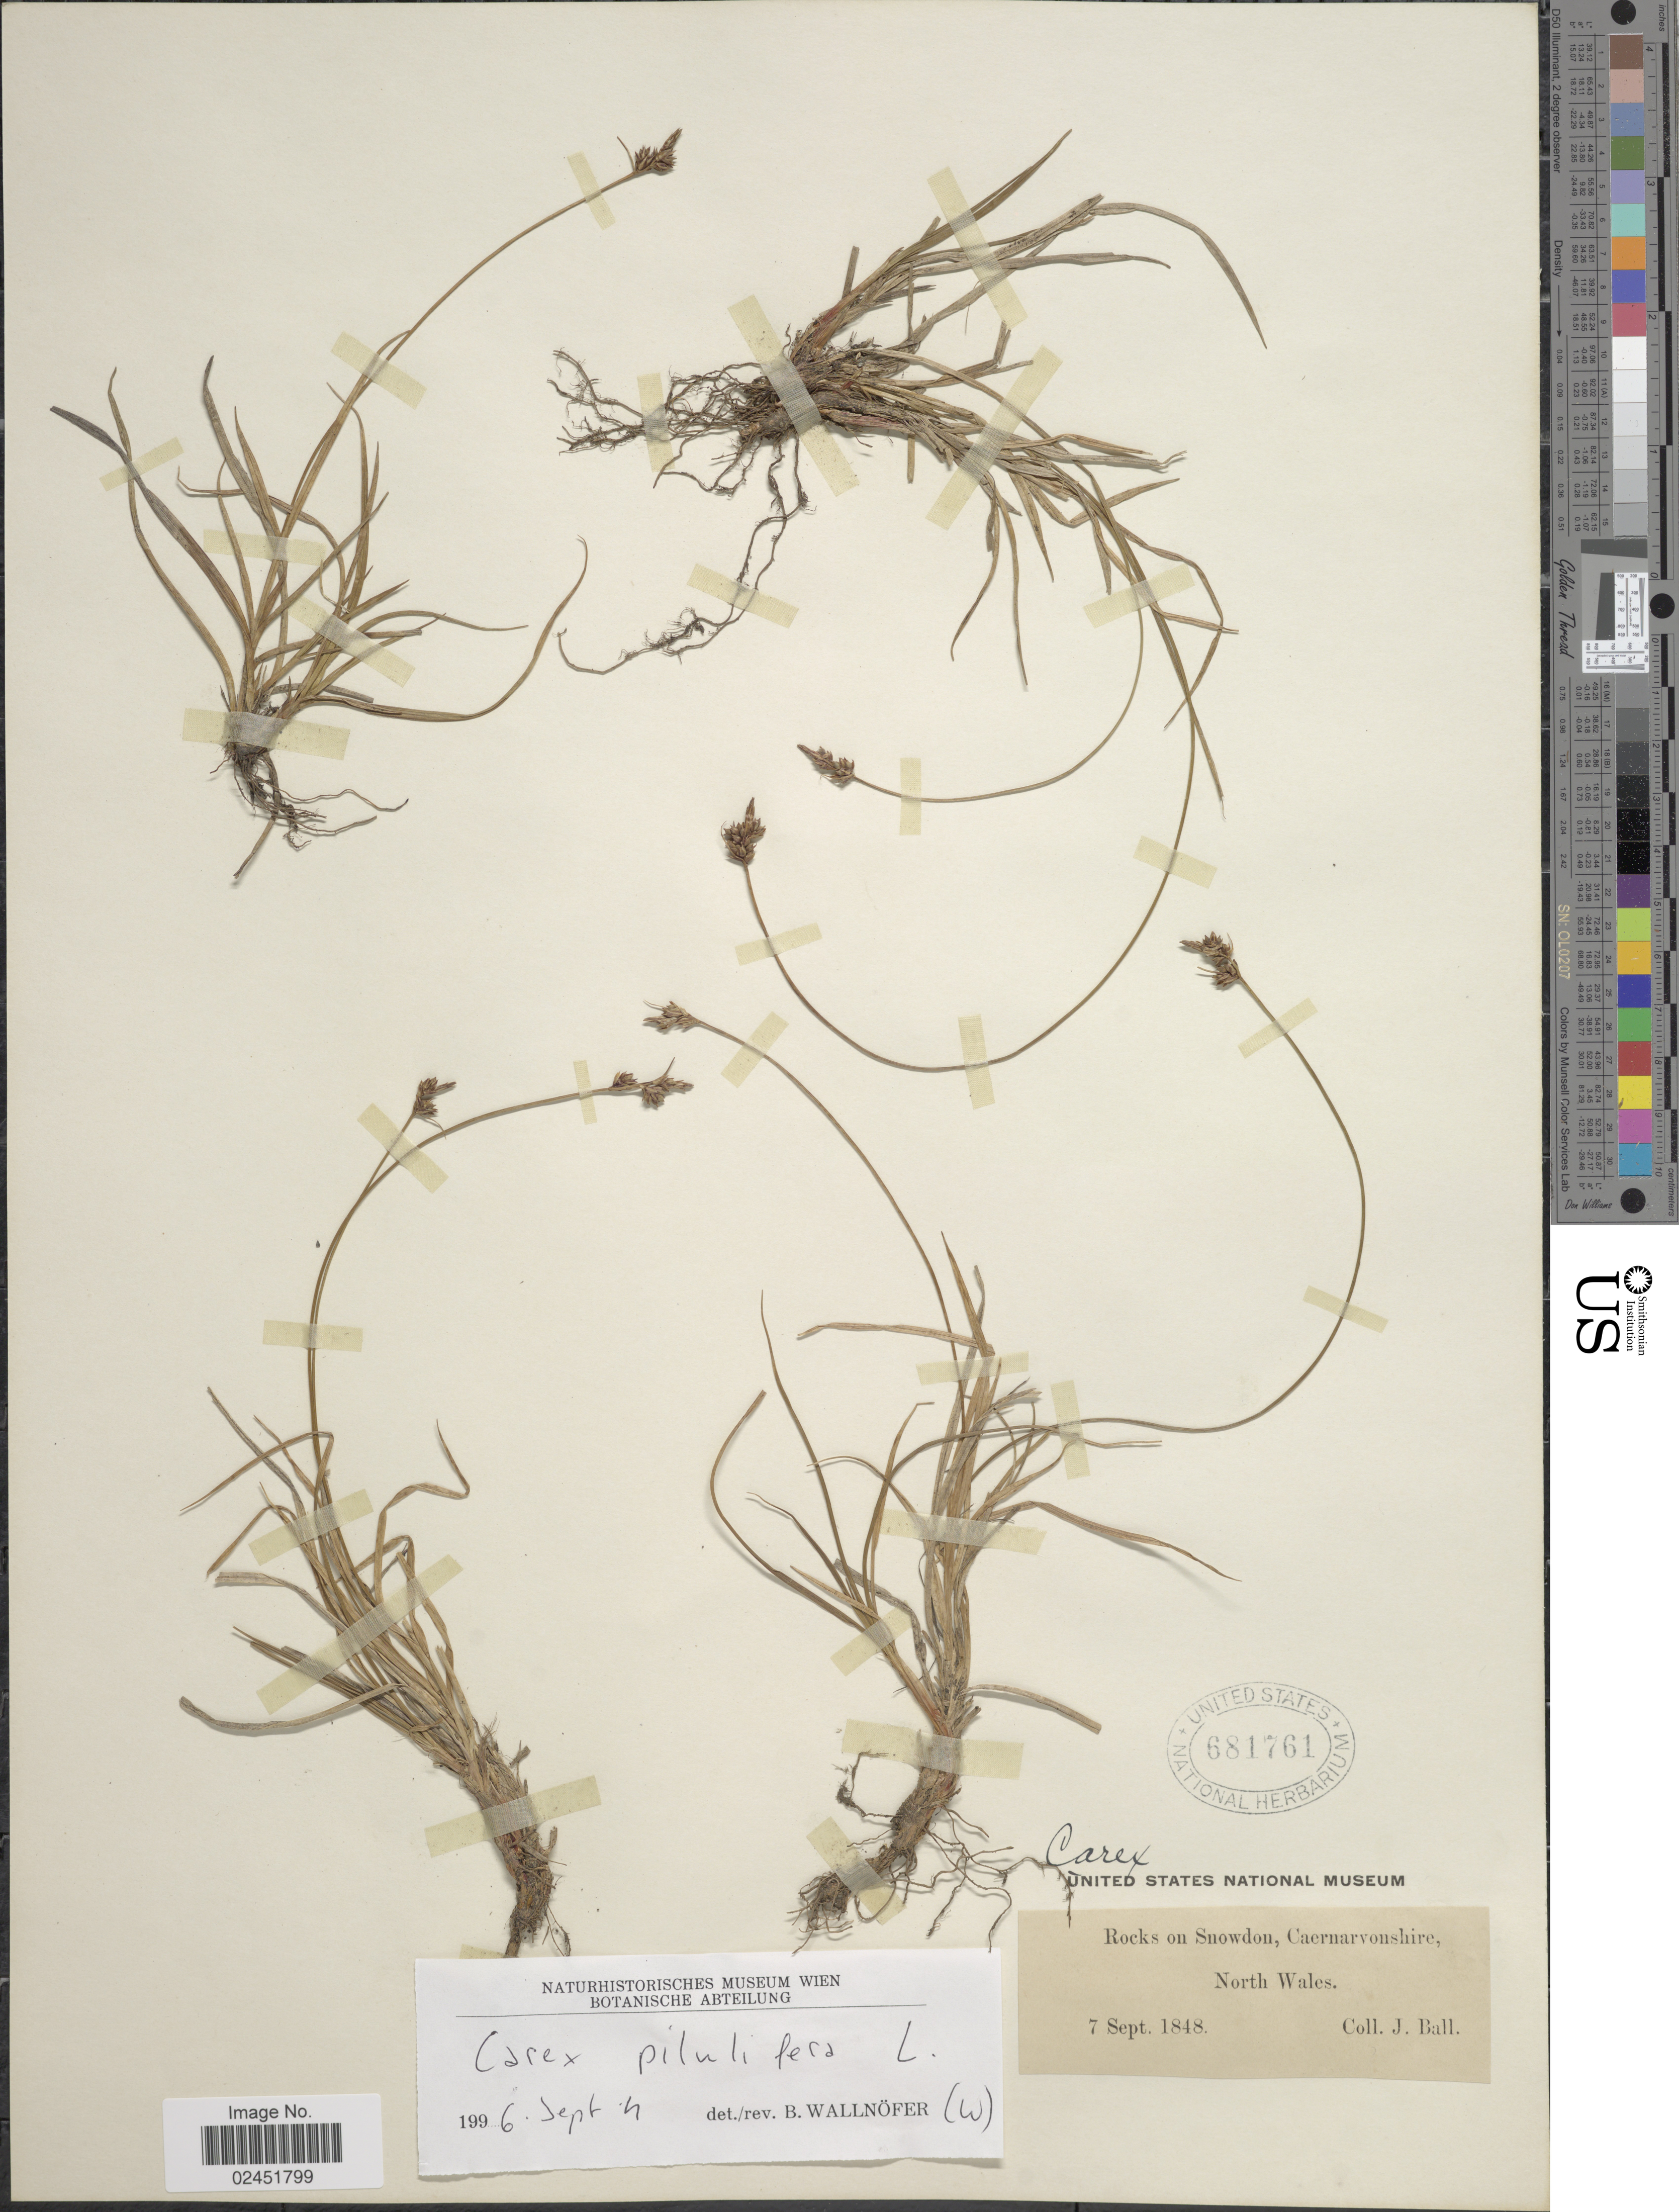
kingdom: Plantae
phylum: Tracheophyta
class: Liliopsida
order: Poales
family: Cyperaceae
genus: Carex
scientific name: Carex pilulifera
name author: L.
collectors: J. Ball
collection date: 1848-09-07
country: United Kingdom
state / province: Wales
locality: Rocks on Snowdon, Caernarvonshire, North Wales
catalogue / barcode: US 681761